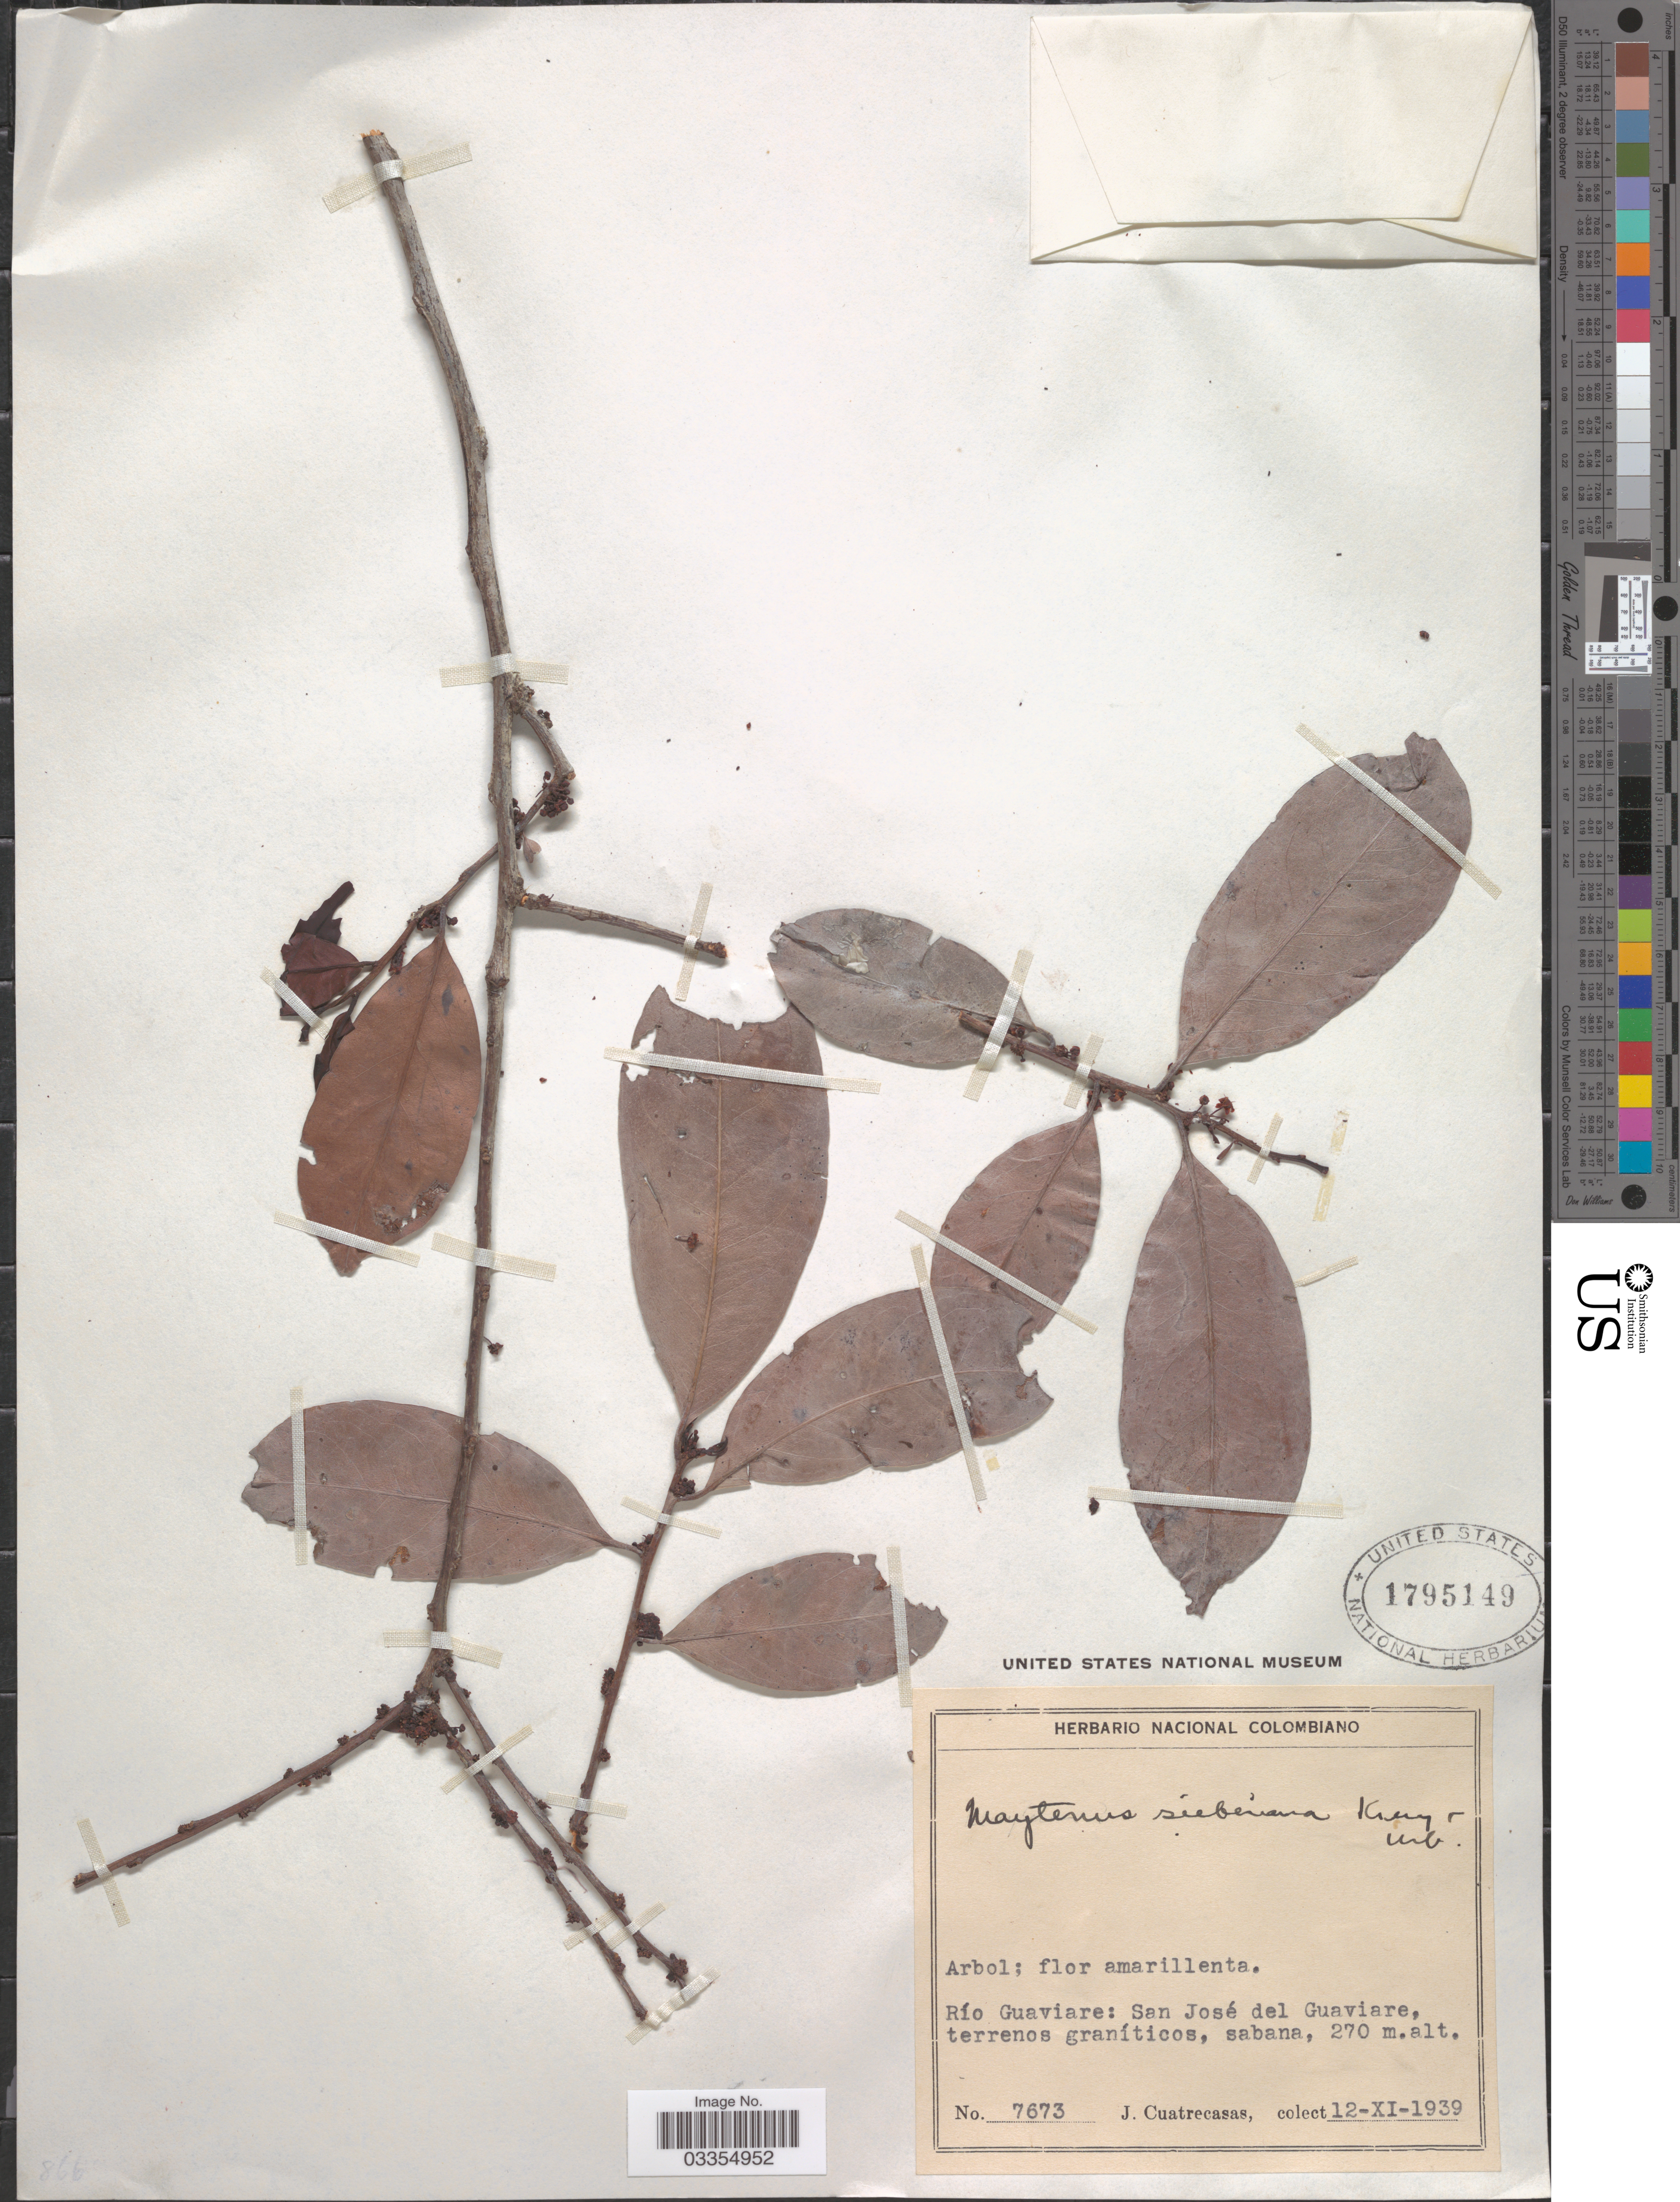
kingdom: Plantae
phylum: Tracheophyta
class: Magnoliopsida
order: Celastrales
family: Celastraceae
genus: Maytenus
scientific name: Maytenus sieberiana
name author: Krug & Urb.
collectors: J. Cuatrecasas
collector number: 7673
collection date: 1939-11-12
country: Colombia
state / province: Guaviare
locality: Río Guaviare: San José del Guaviare.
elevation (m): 270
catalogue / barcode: US 1795149